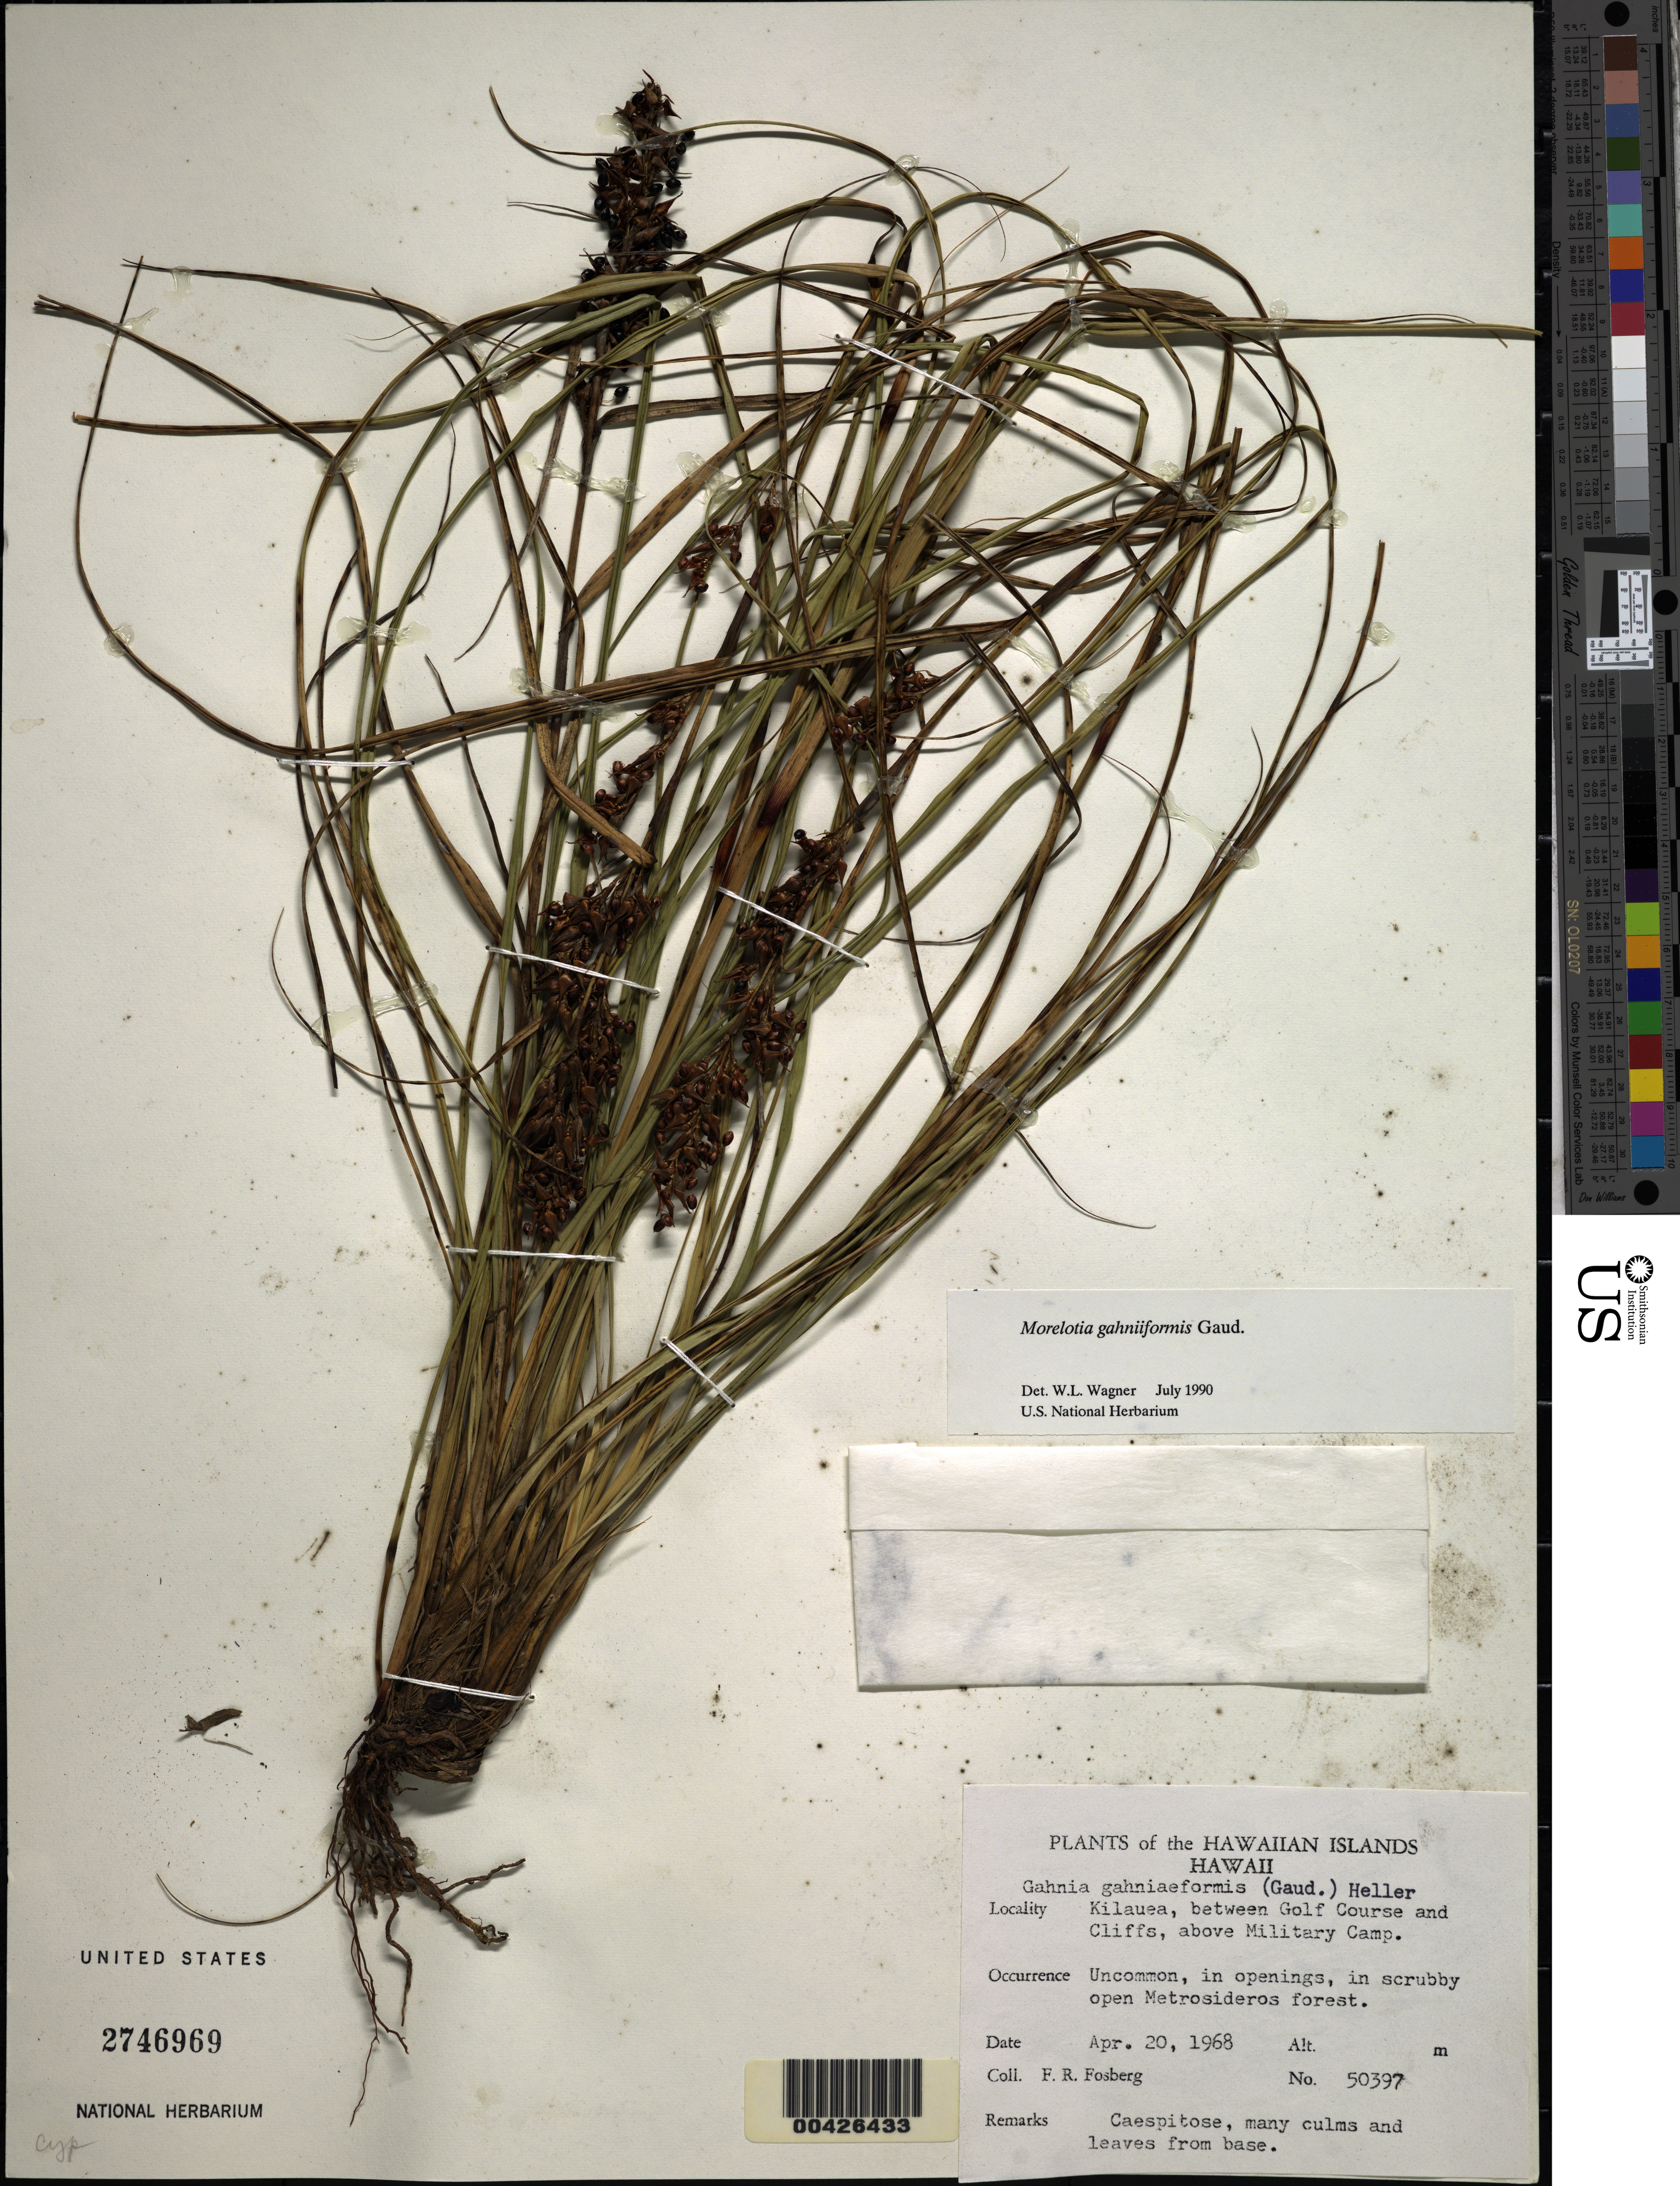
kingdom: Plantae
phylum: Tracheophyta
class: Liliopsida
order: Poales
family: Cyperaceae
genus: Morelotia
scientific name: Morelotia gahniiformis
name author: Gaudich.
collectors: F. R. Fosberg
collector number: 50397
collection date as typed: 20 Apr 1968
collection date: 1968-04-20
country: United States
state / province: Hawaii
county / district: Hawaii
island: Hawaii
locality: Kilauea, between Golf course and Cliffs, above Military Camp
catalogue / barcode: US 2746969